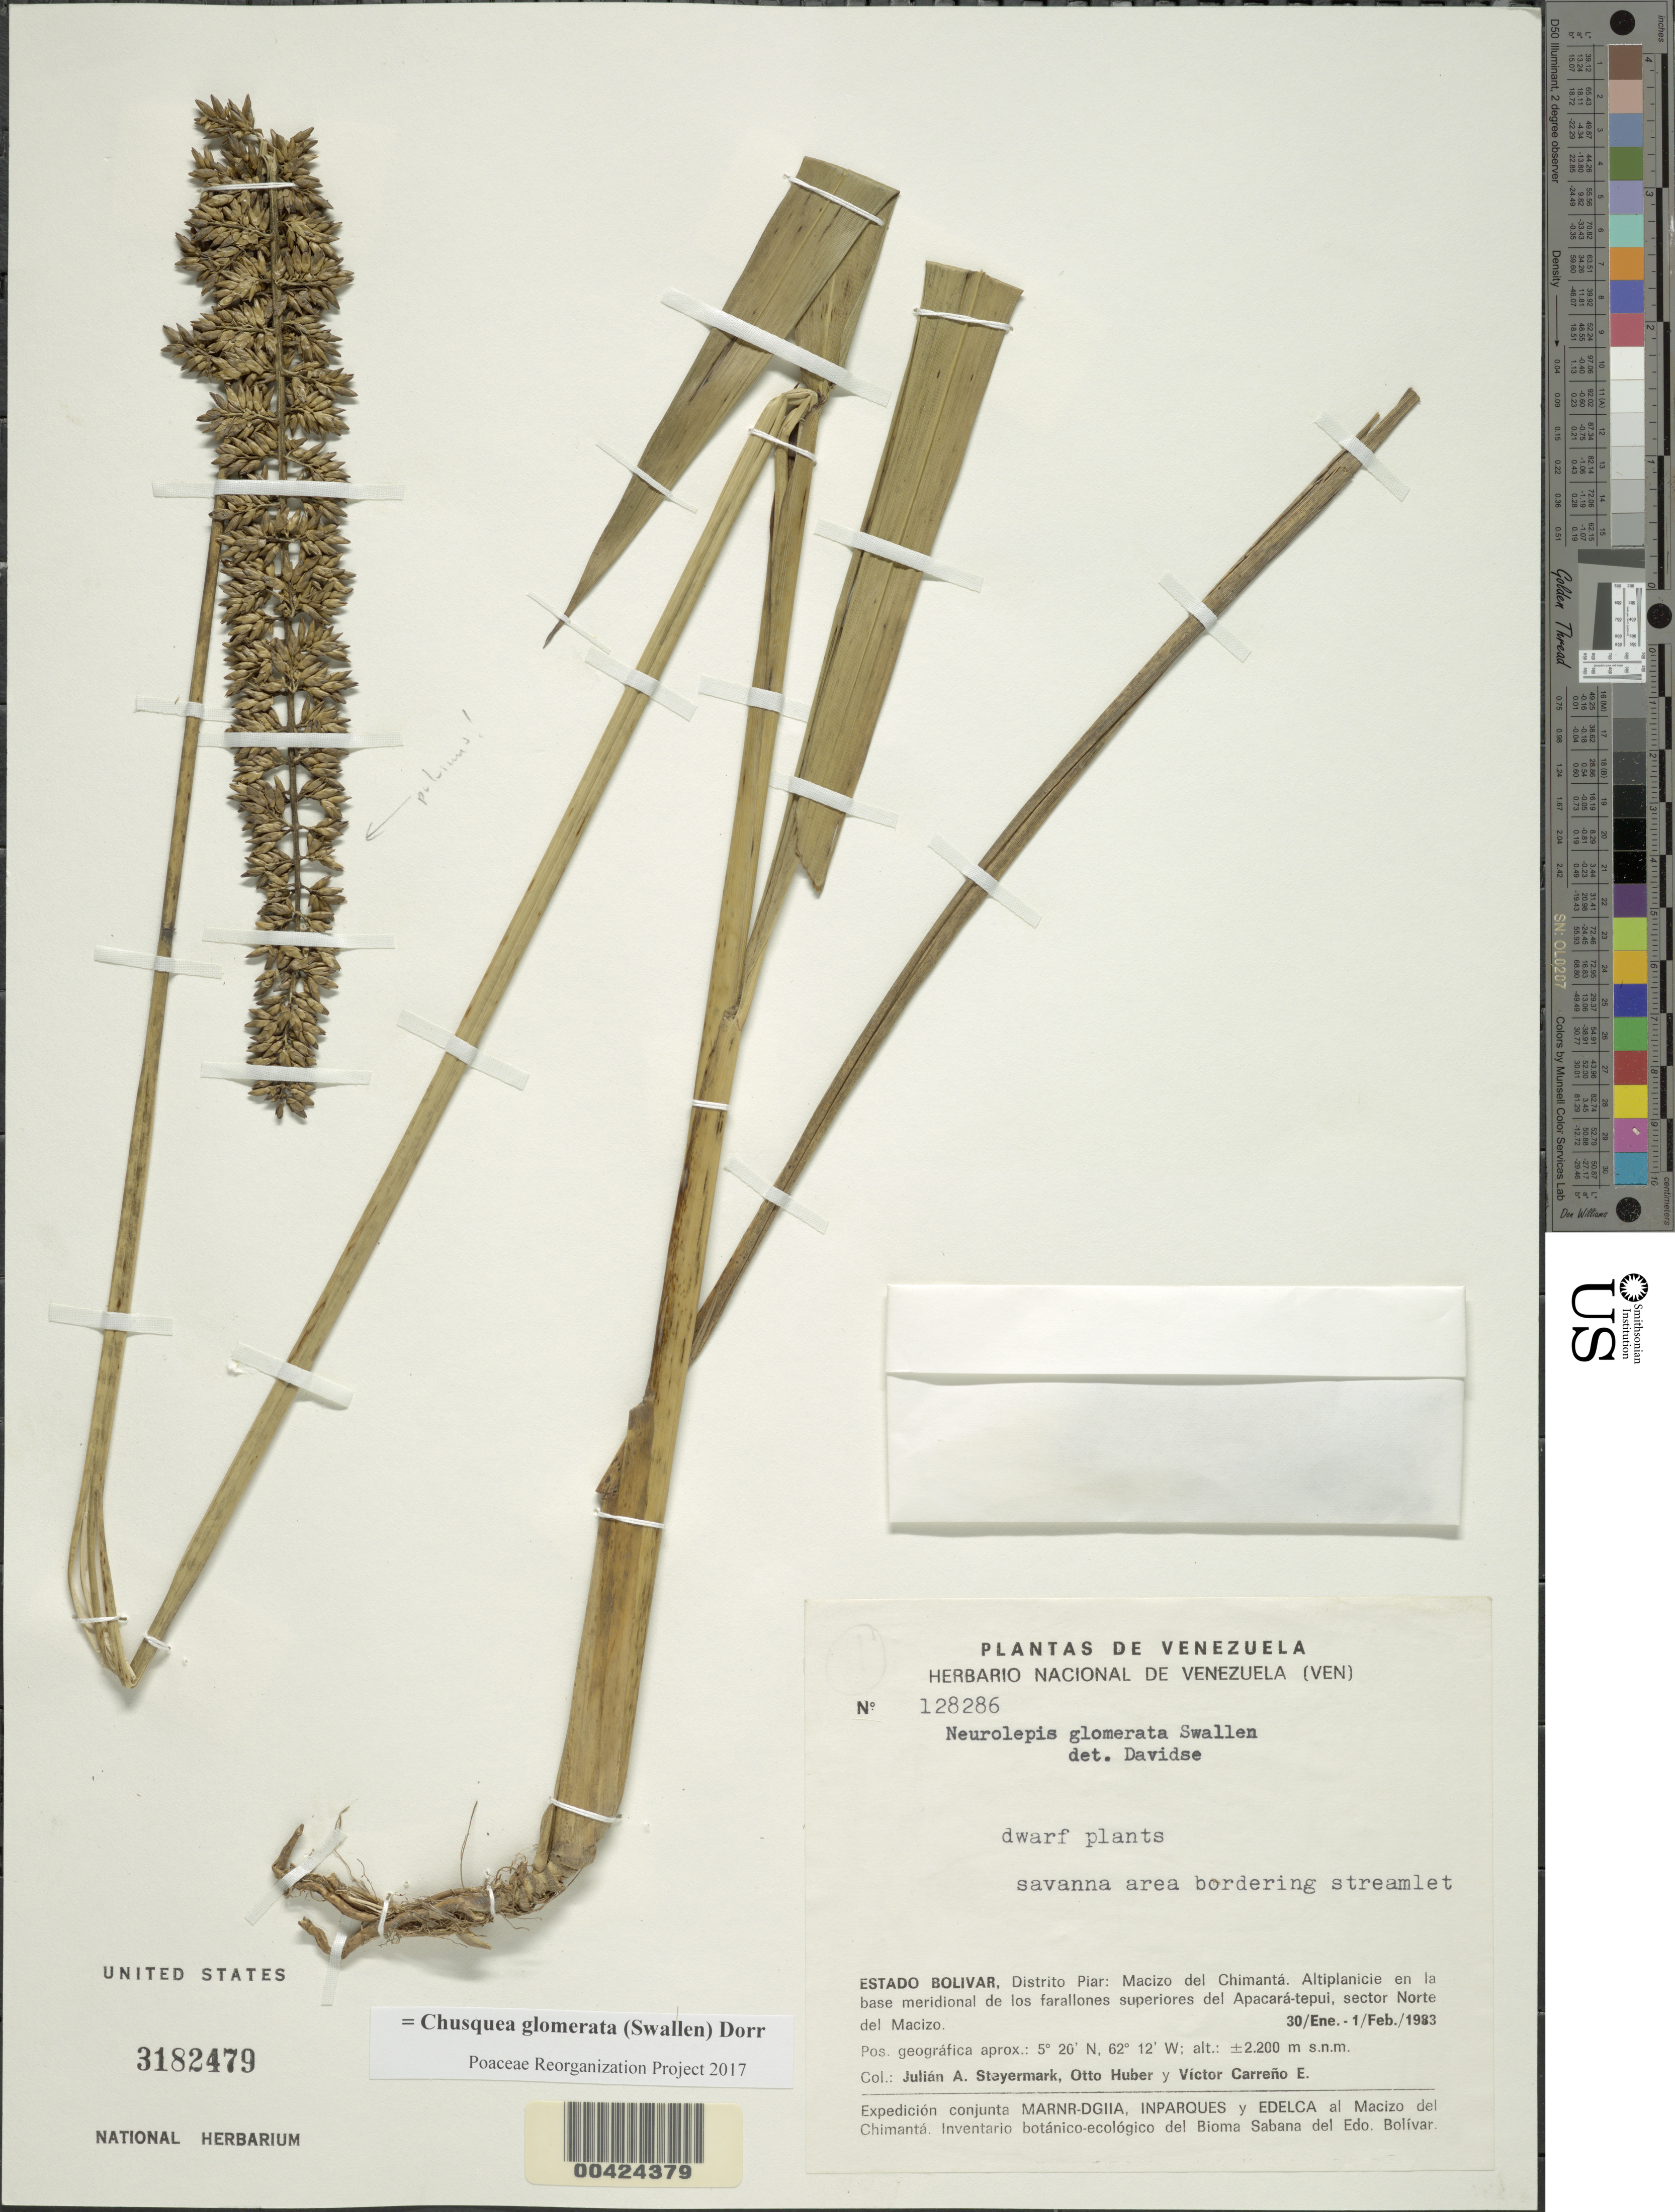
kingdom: Plantae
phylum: Tracheophyta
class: Liliopsida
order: Poales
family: Poaceae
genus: Chusquea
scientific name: Chusquea glomerata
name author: (Swallen) Dorr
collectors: J. Steyermark, O. Huber & V. Carreño E.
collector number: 128286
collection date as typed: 30 Jan 1983 to 01 Feb 1983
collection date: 1983-01-30/1983-02-01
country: Venezuela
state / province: Bolivar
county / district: Piar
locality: Macizo del chimanta; apacara-tepui; sector norte del macizo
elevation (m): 2200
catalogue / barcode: US 3182479